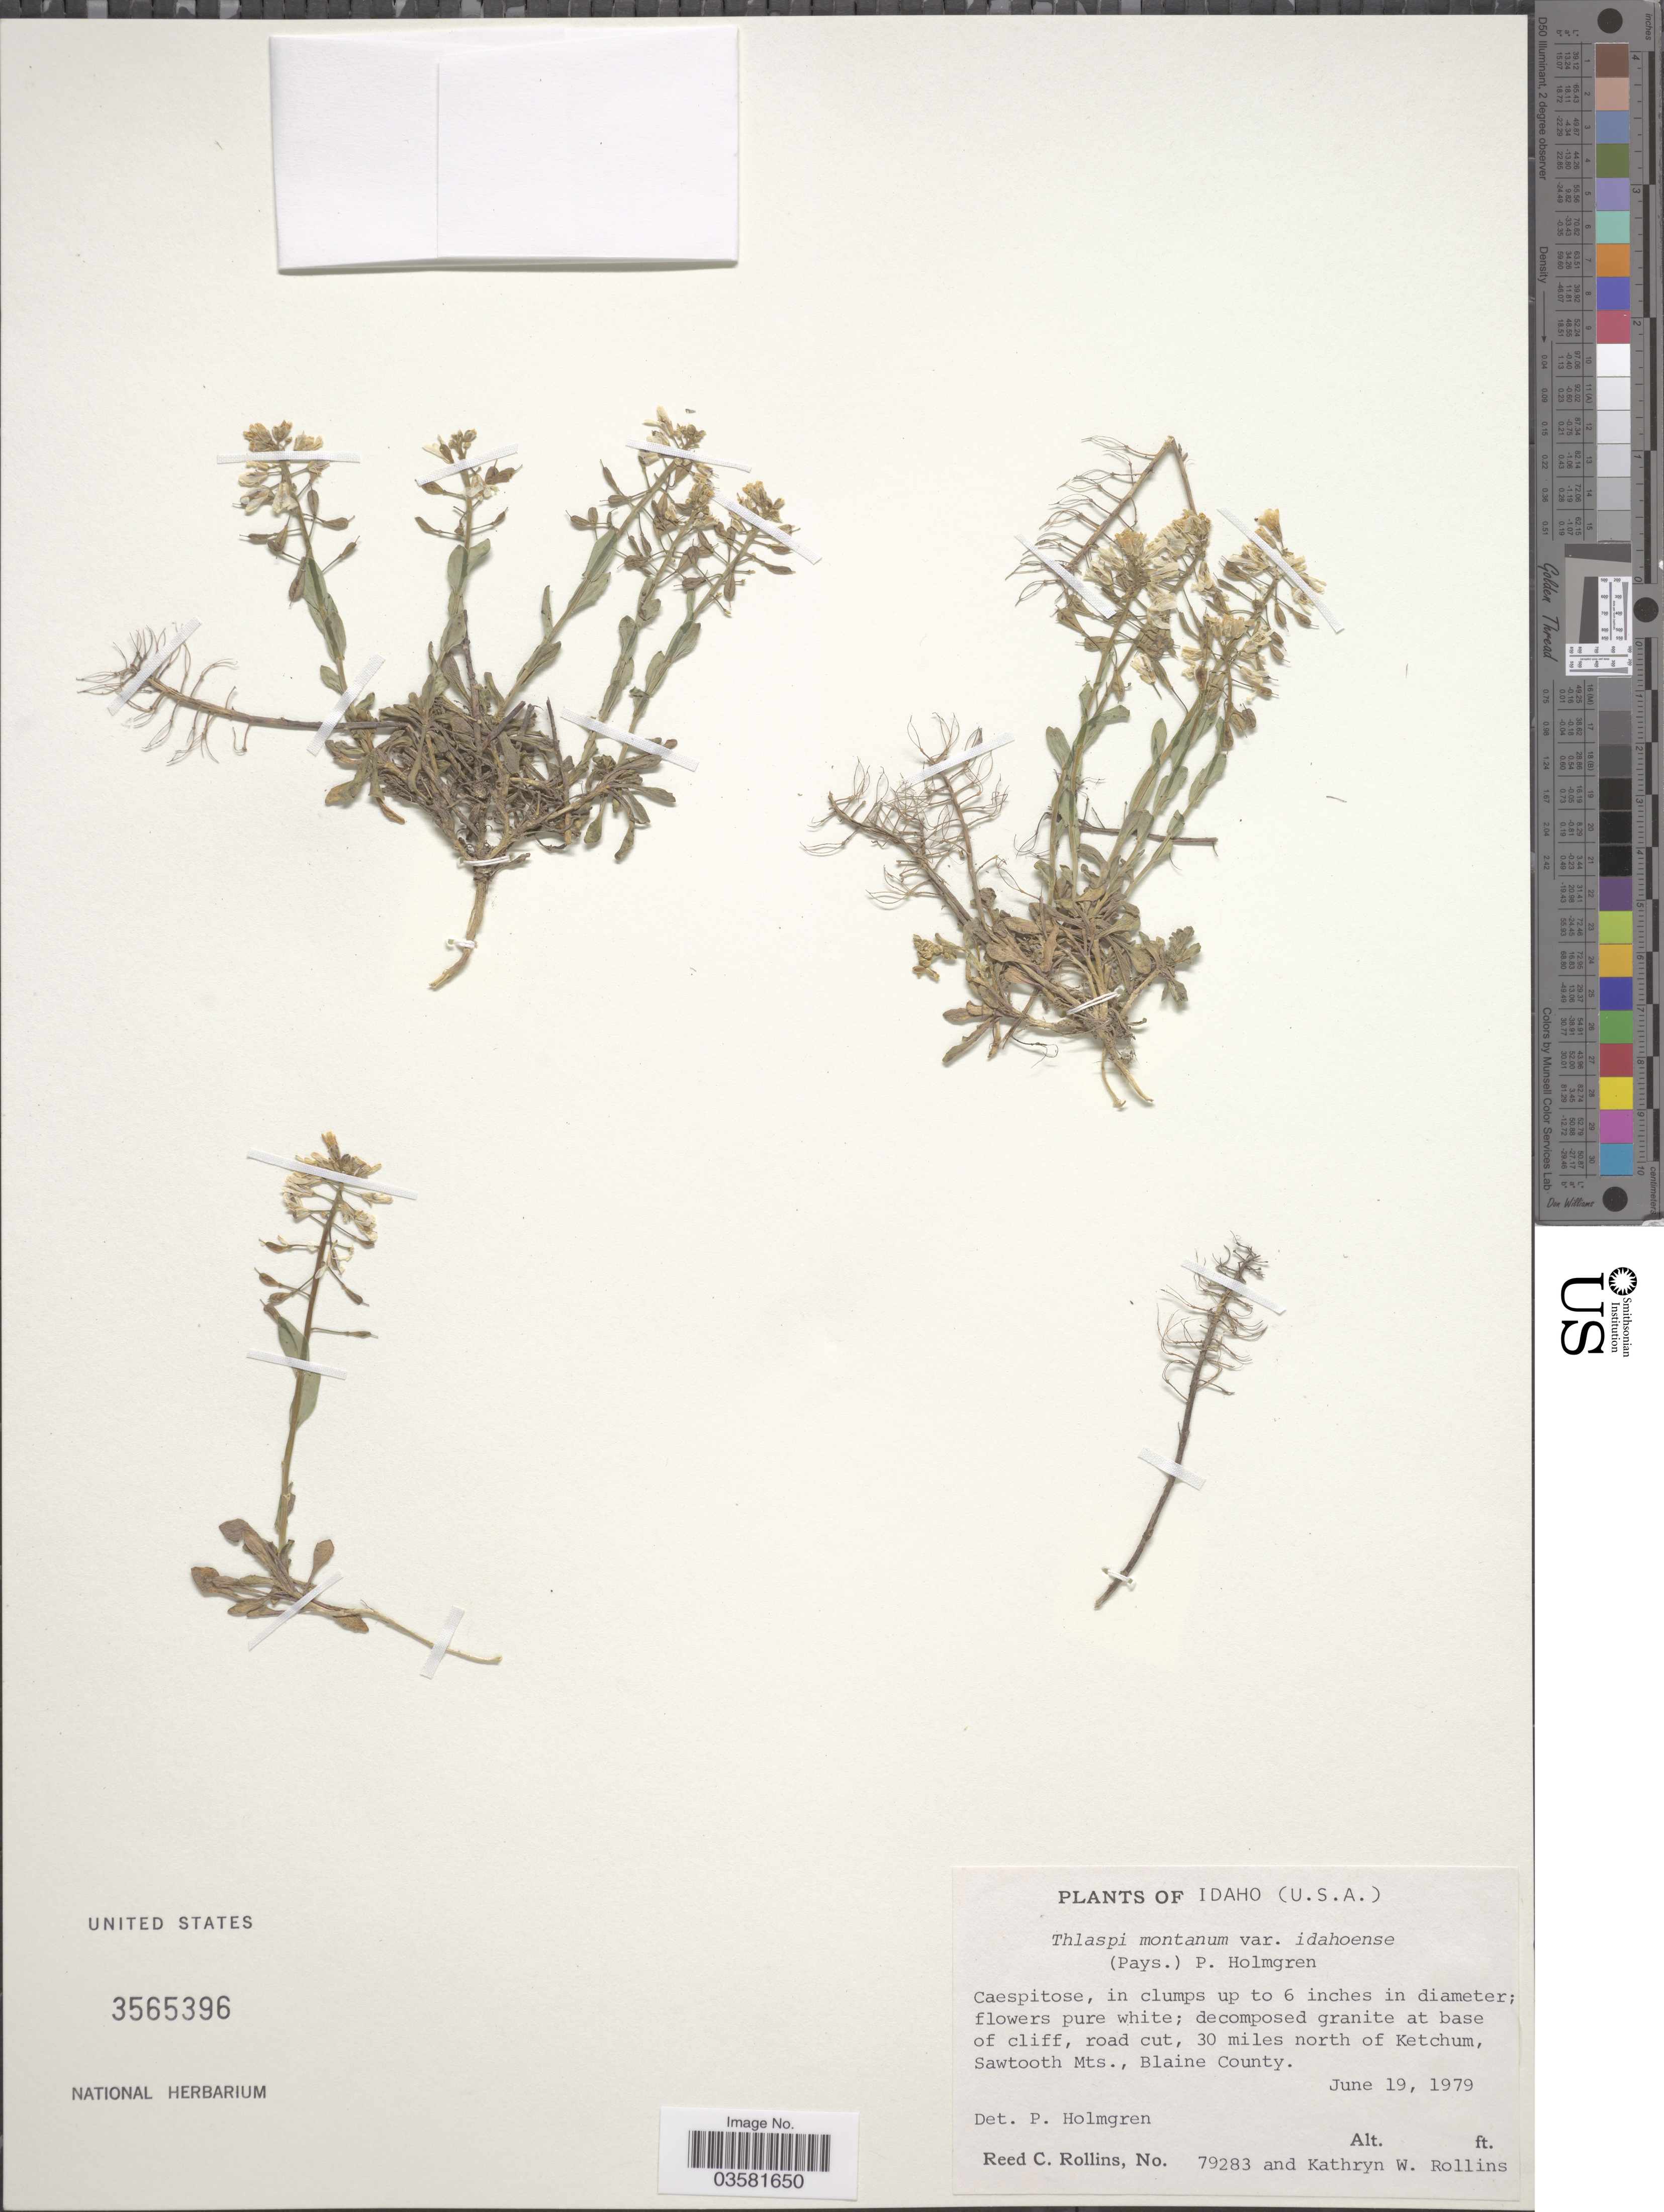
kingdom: Plantae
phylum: Tracheophyta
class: Magnoliopsida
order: Brassicales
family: Brassicaceae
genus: Thlaspi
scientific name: Thlaspi montanum var. idahoense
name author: (Payson) P.K. Holmgren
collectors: R. C. Rollins & K. W. Rollins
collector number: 79283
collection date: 1979-06-19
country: United States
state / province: Idaho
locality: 30 miles north of Ketchum, Sawtooth Mts., Blaine County.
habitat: decomposed granite at base of cliff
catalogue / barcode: US 3565396